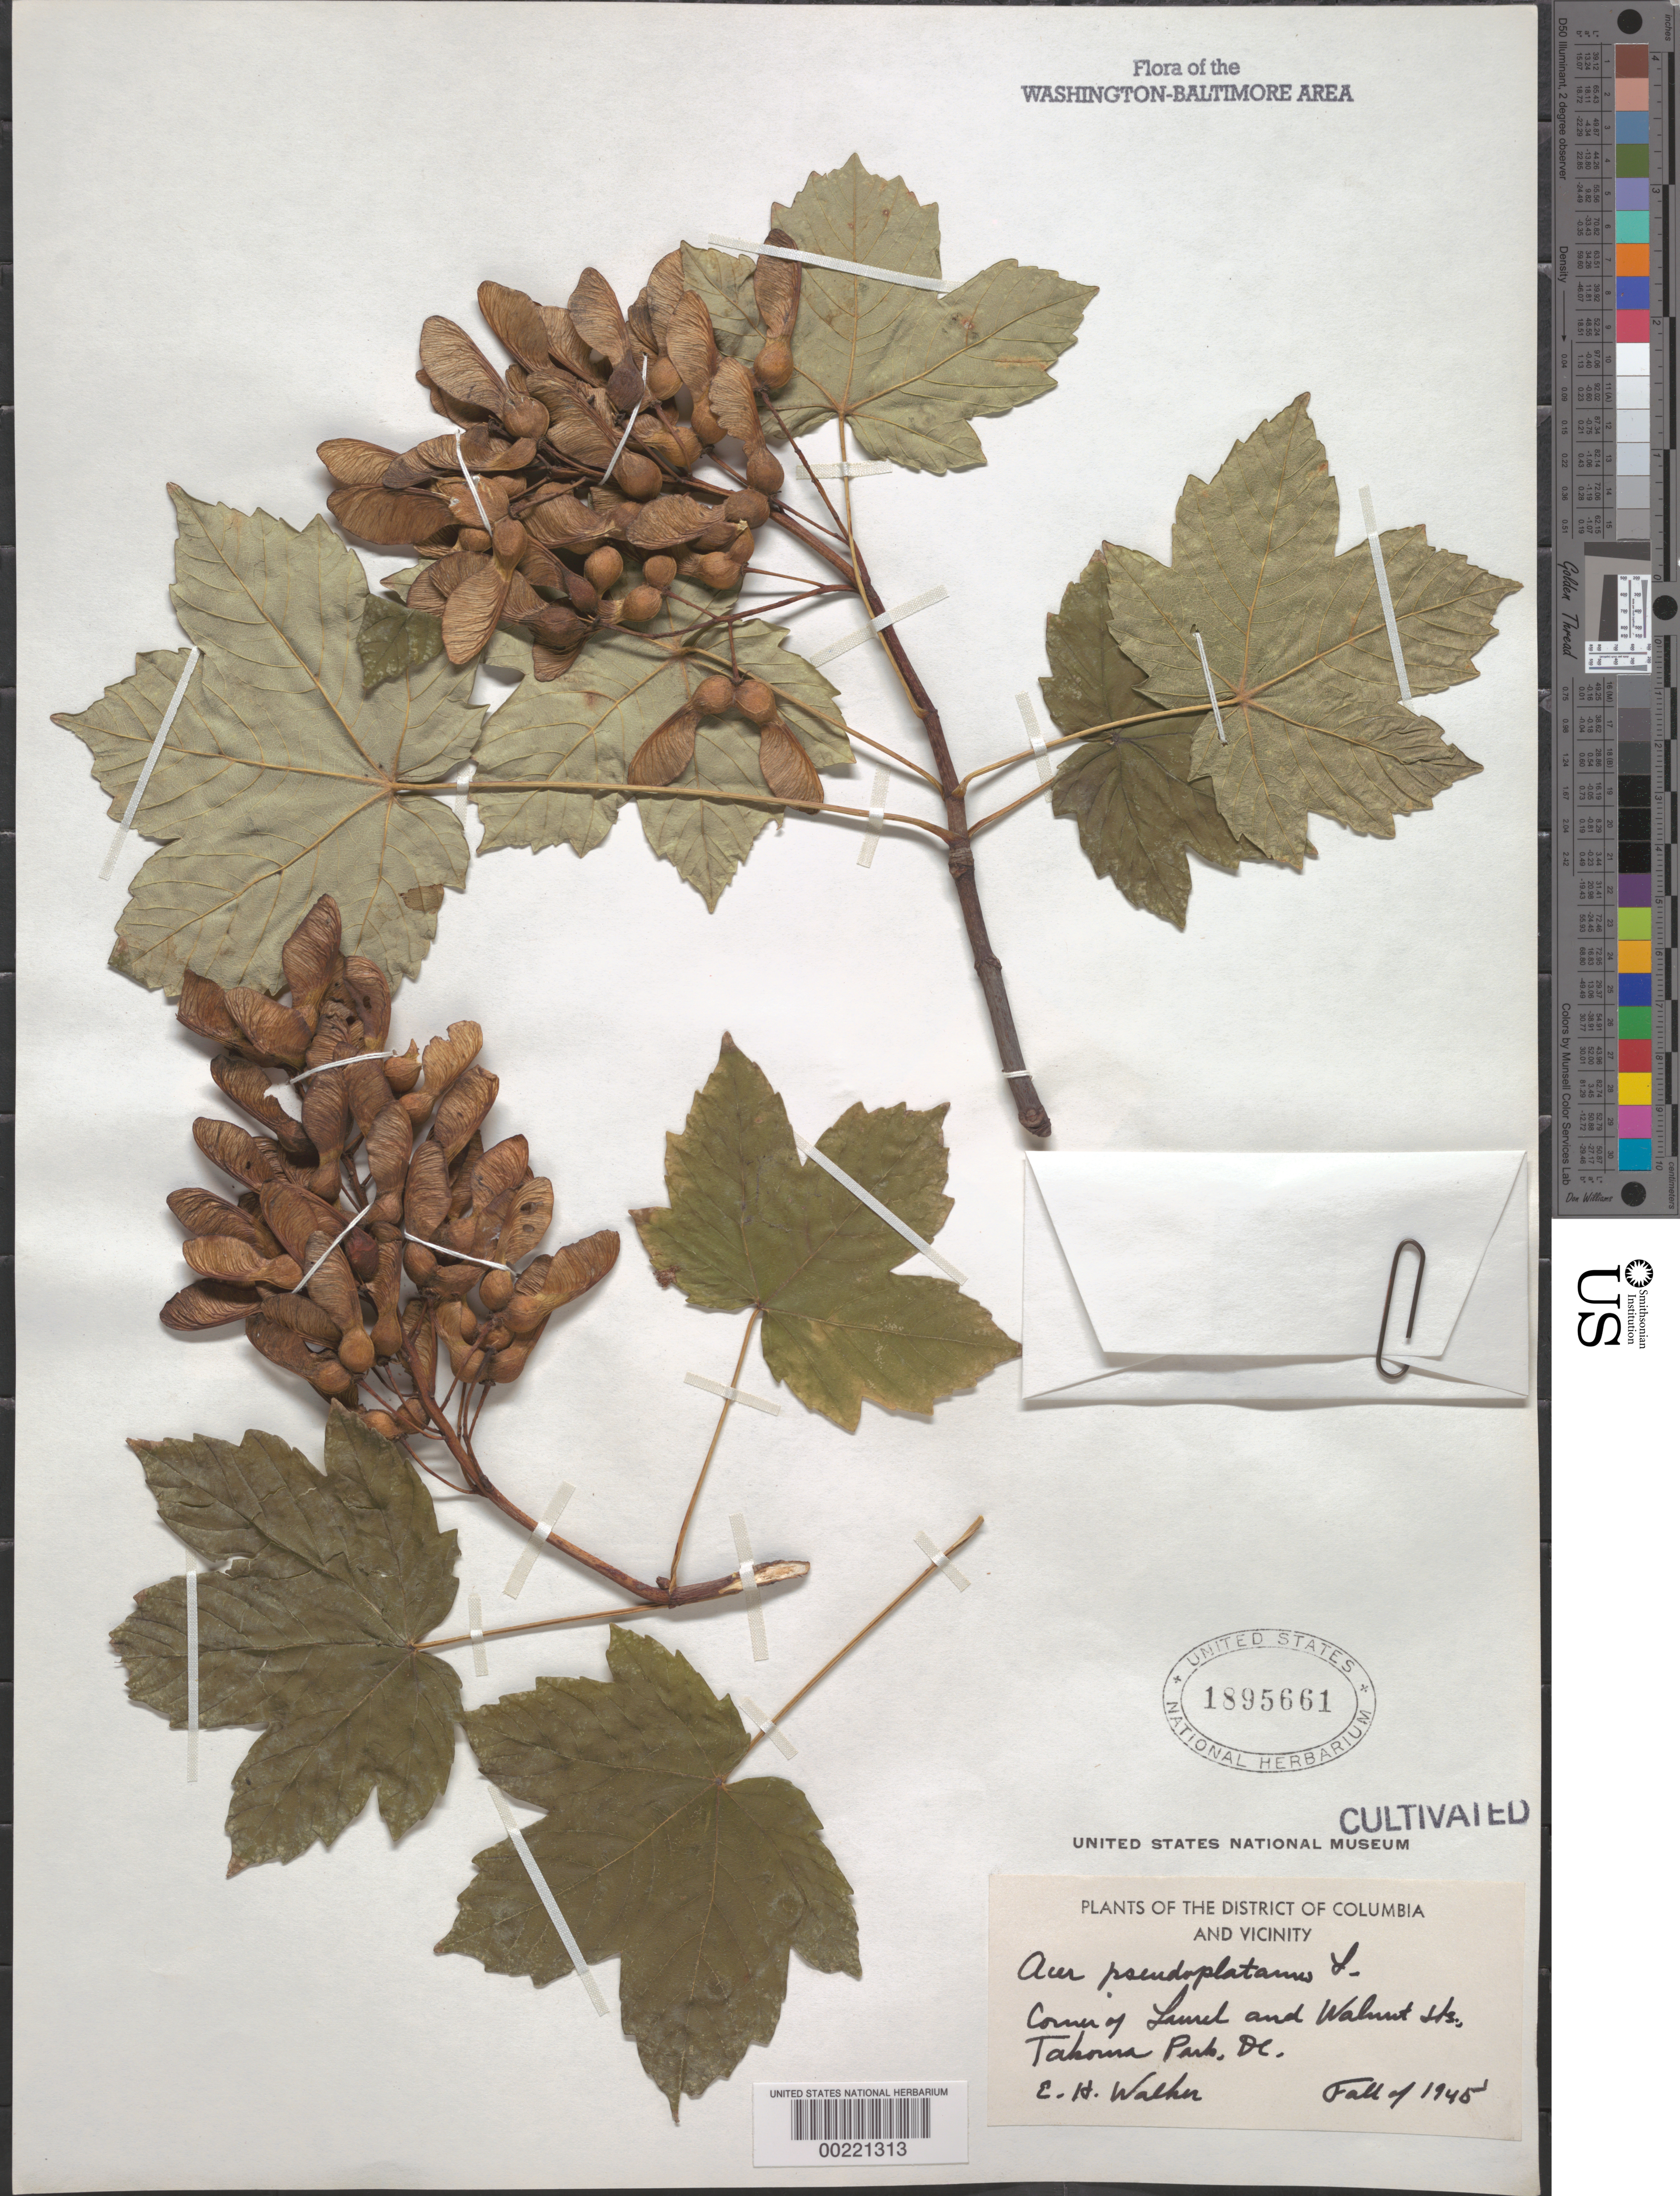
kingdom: Plantae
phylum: Tracheophyta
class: Magnoliopsida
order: Sapindales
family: Sapindaceae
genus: Acer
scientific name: Acer pseudoplatanus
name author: L.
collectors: E. H. Walker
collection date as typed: Fal 1945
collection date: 1945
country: United States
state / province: Maryland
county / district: Montgomery / Prince George's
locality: Takoma Park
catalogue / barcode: US 1895661